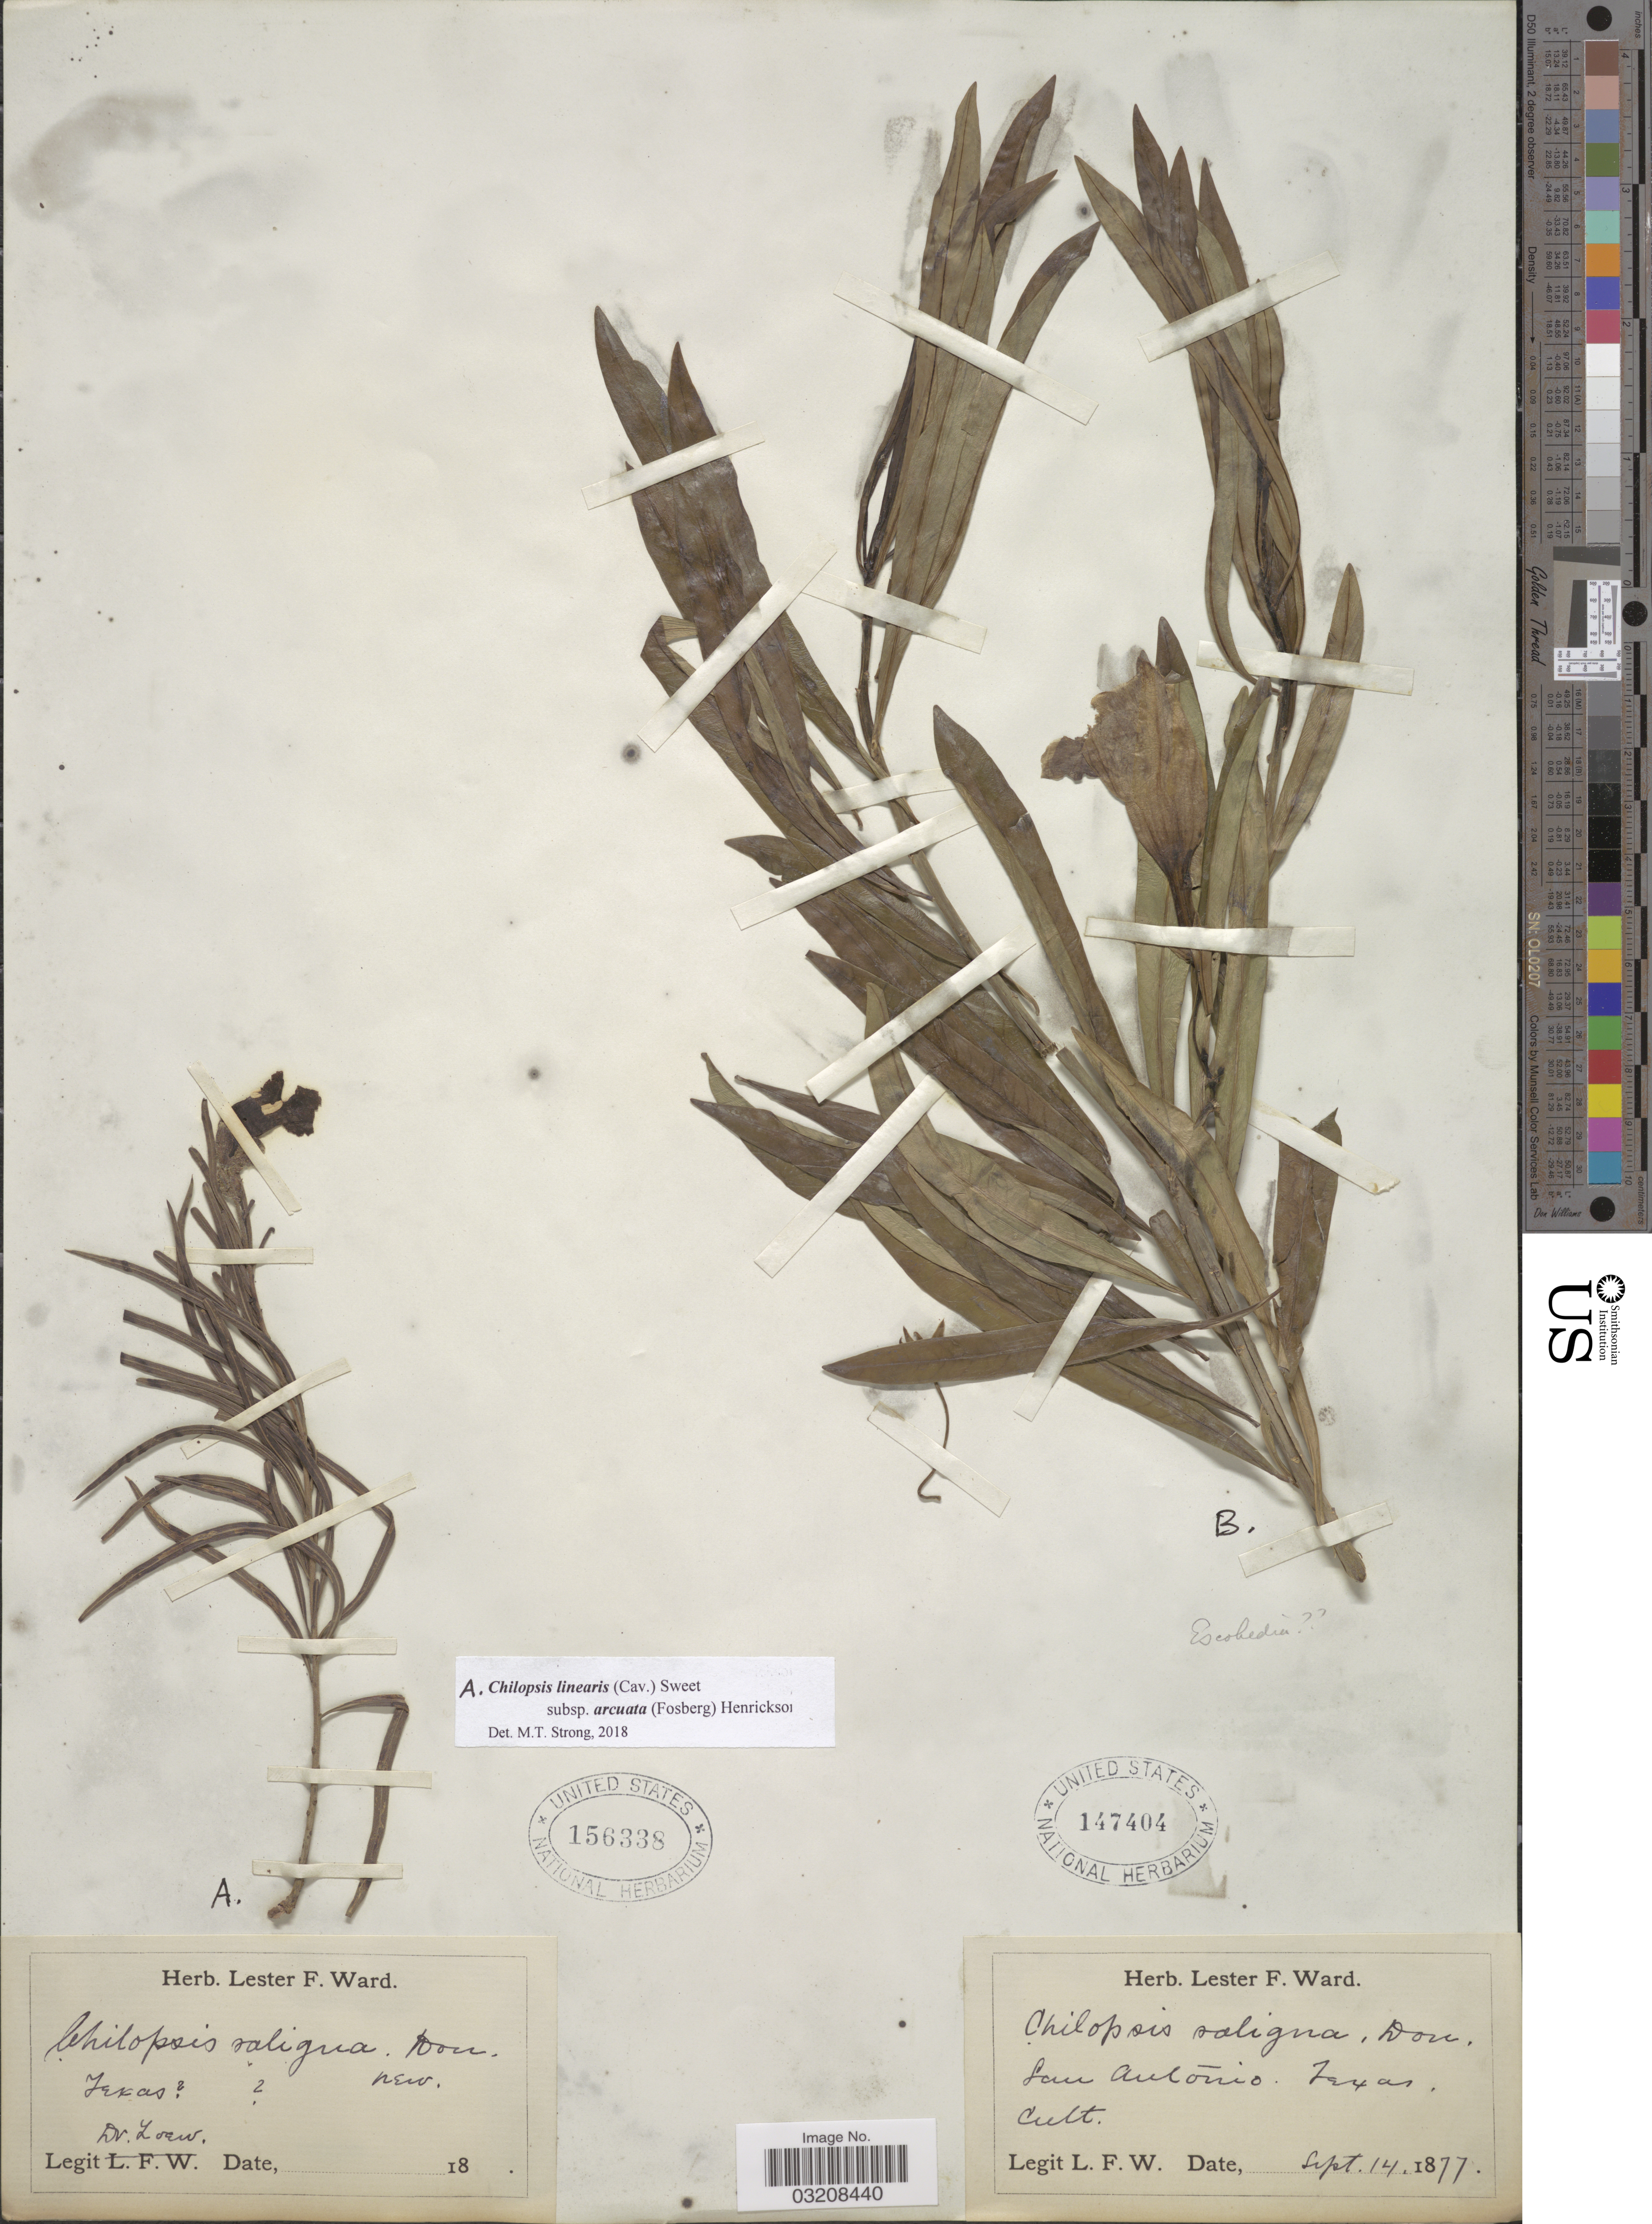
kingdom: Plantae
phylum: Tracheophyta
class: Magnoliopsida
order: Lamiales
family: Bignoniaceae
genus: Chilopsis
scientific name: Chilopsis linearis subsp. arcuata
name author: (Fosberg) Henrickson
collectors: L. F. Ward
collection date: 1877-09-14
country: United States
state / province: Texas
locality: San Antonio.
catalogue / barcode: US 147404-2